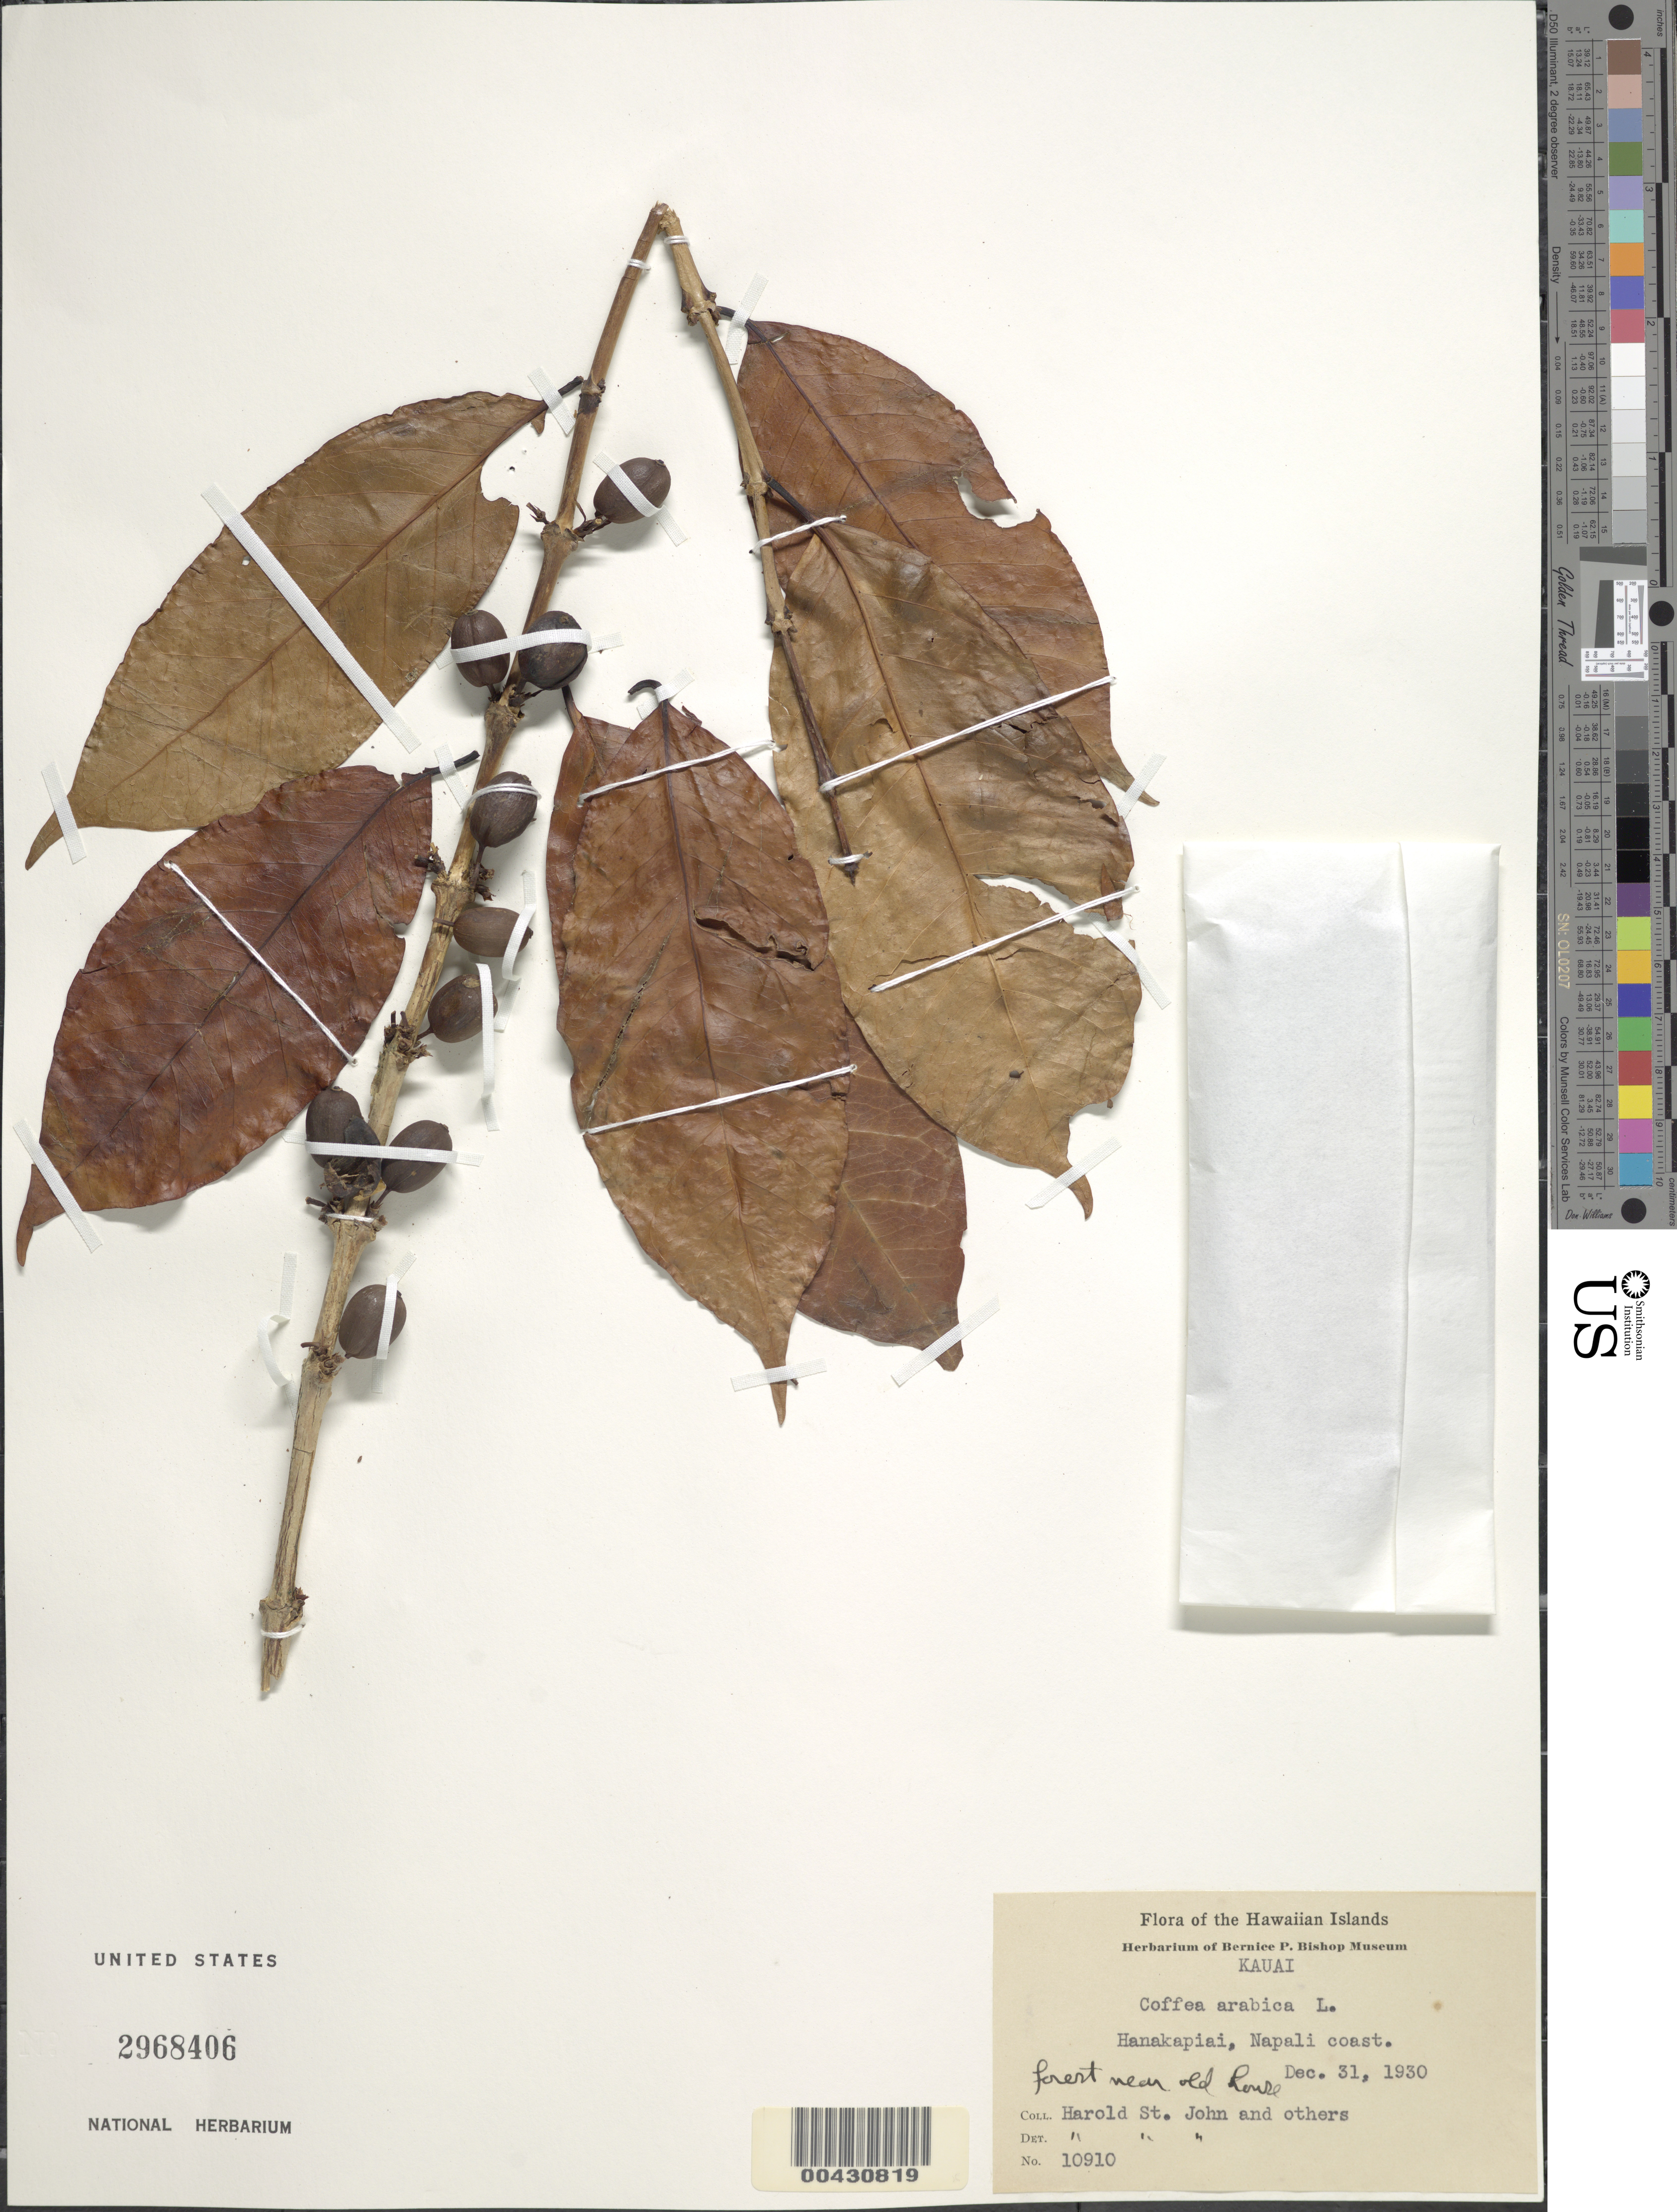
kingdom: Plantae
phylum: Tracheophyta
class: Magnoliopsida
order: Gentianales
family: Rubiaceae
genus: Coffea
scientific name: Coffea arabica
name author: L.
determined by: St. John, H.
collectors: H. St. John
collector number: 10910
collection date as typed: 31 Dec 1930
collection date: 1930-12-31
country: United States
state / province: Hawaii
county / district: Kauai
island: Kaua'i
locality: Hanakapiai, Napali coast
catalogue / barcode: US 2968406